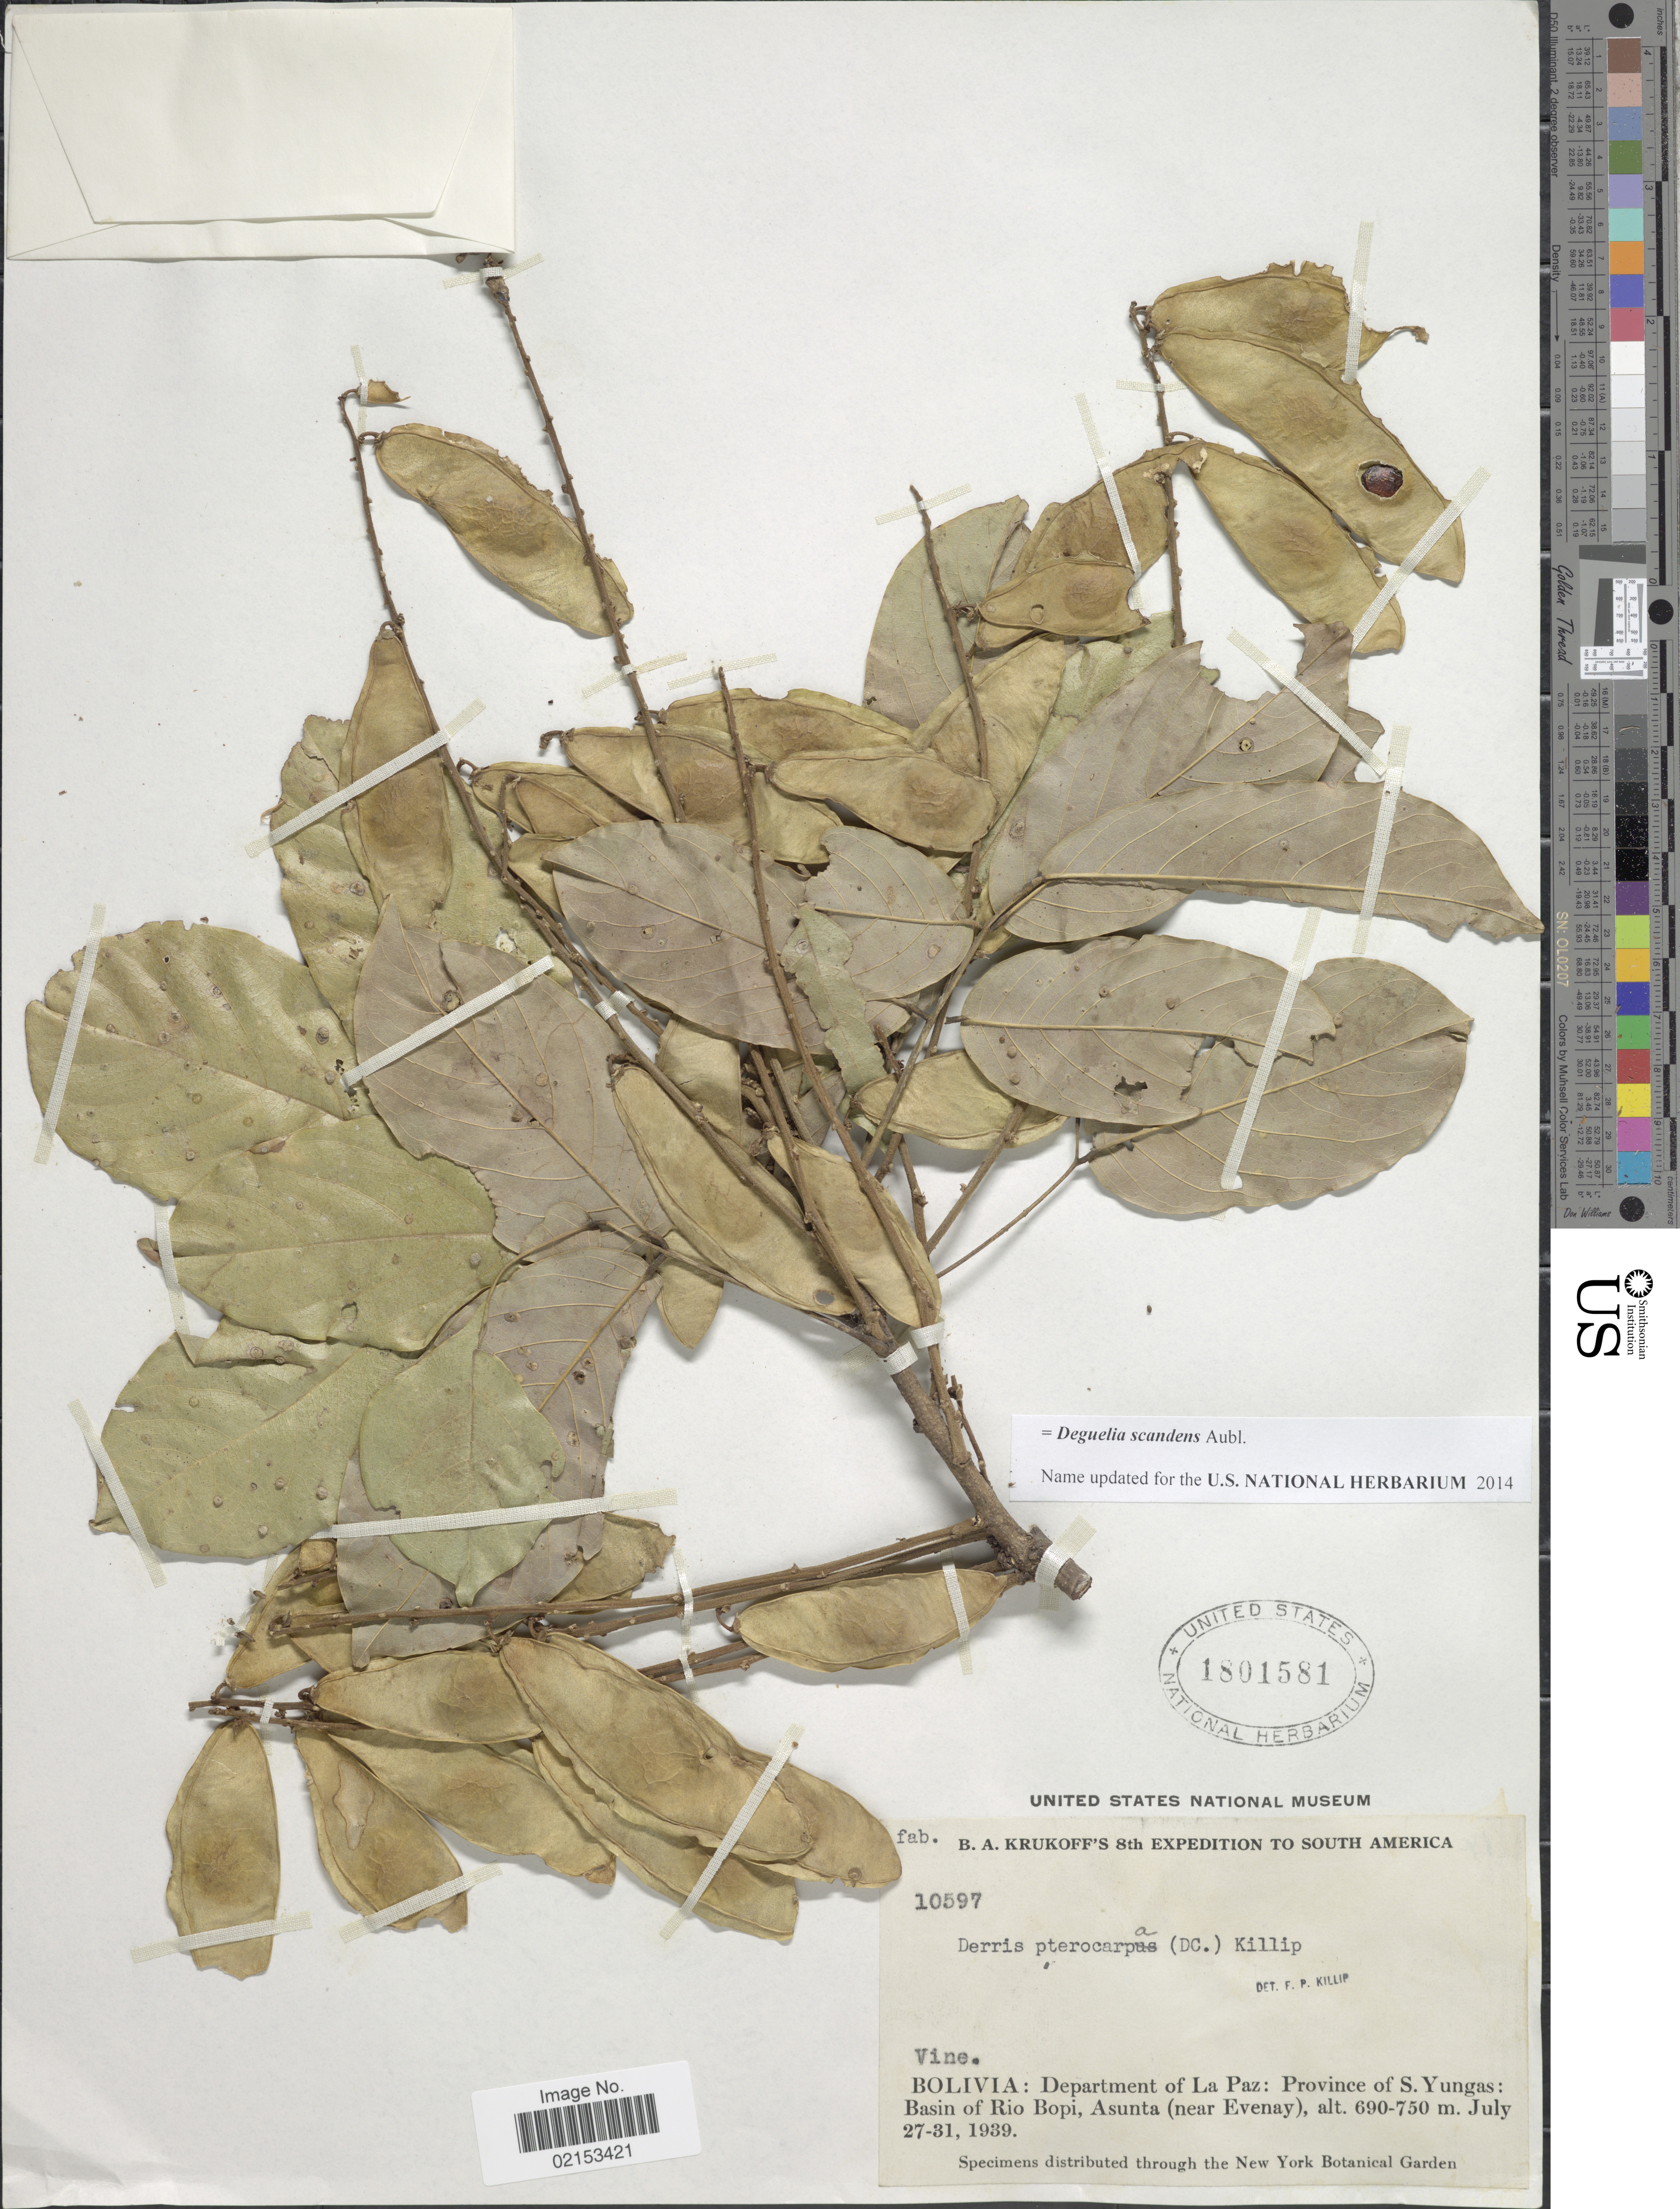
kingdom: Plantae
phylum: Tracheophyta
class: Magnoliopsida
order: Fabales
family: Fabaceae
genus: Deguelia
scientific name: Deguelia scandens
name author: Aubl.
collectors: B. A. Krukoff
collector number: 10597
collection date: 1939-07-27/1939-07-31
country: Bolivia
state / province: La Paz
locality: Provincia S. Yungas, basin of Rio Bopi, Asunta (near Evenay)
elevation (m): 690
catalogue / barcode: US 1801581